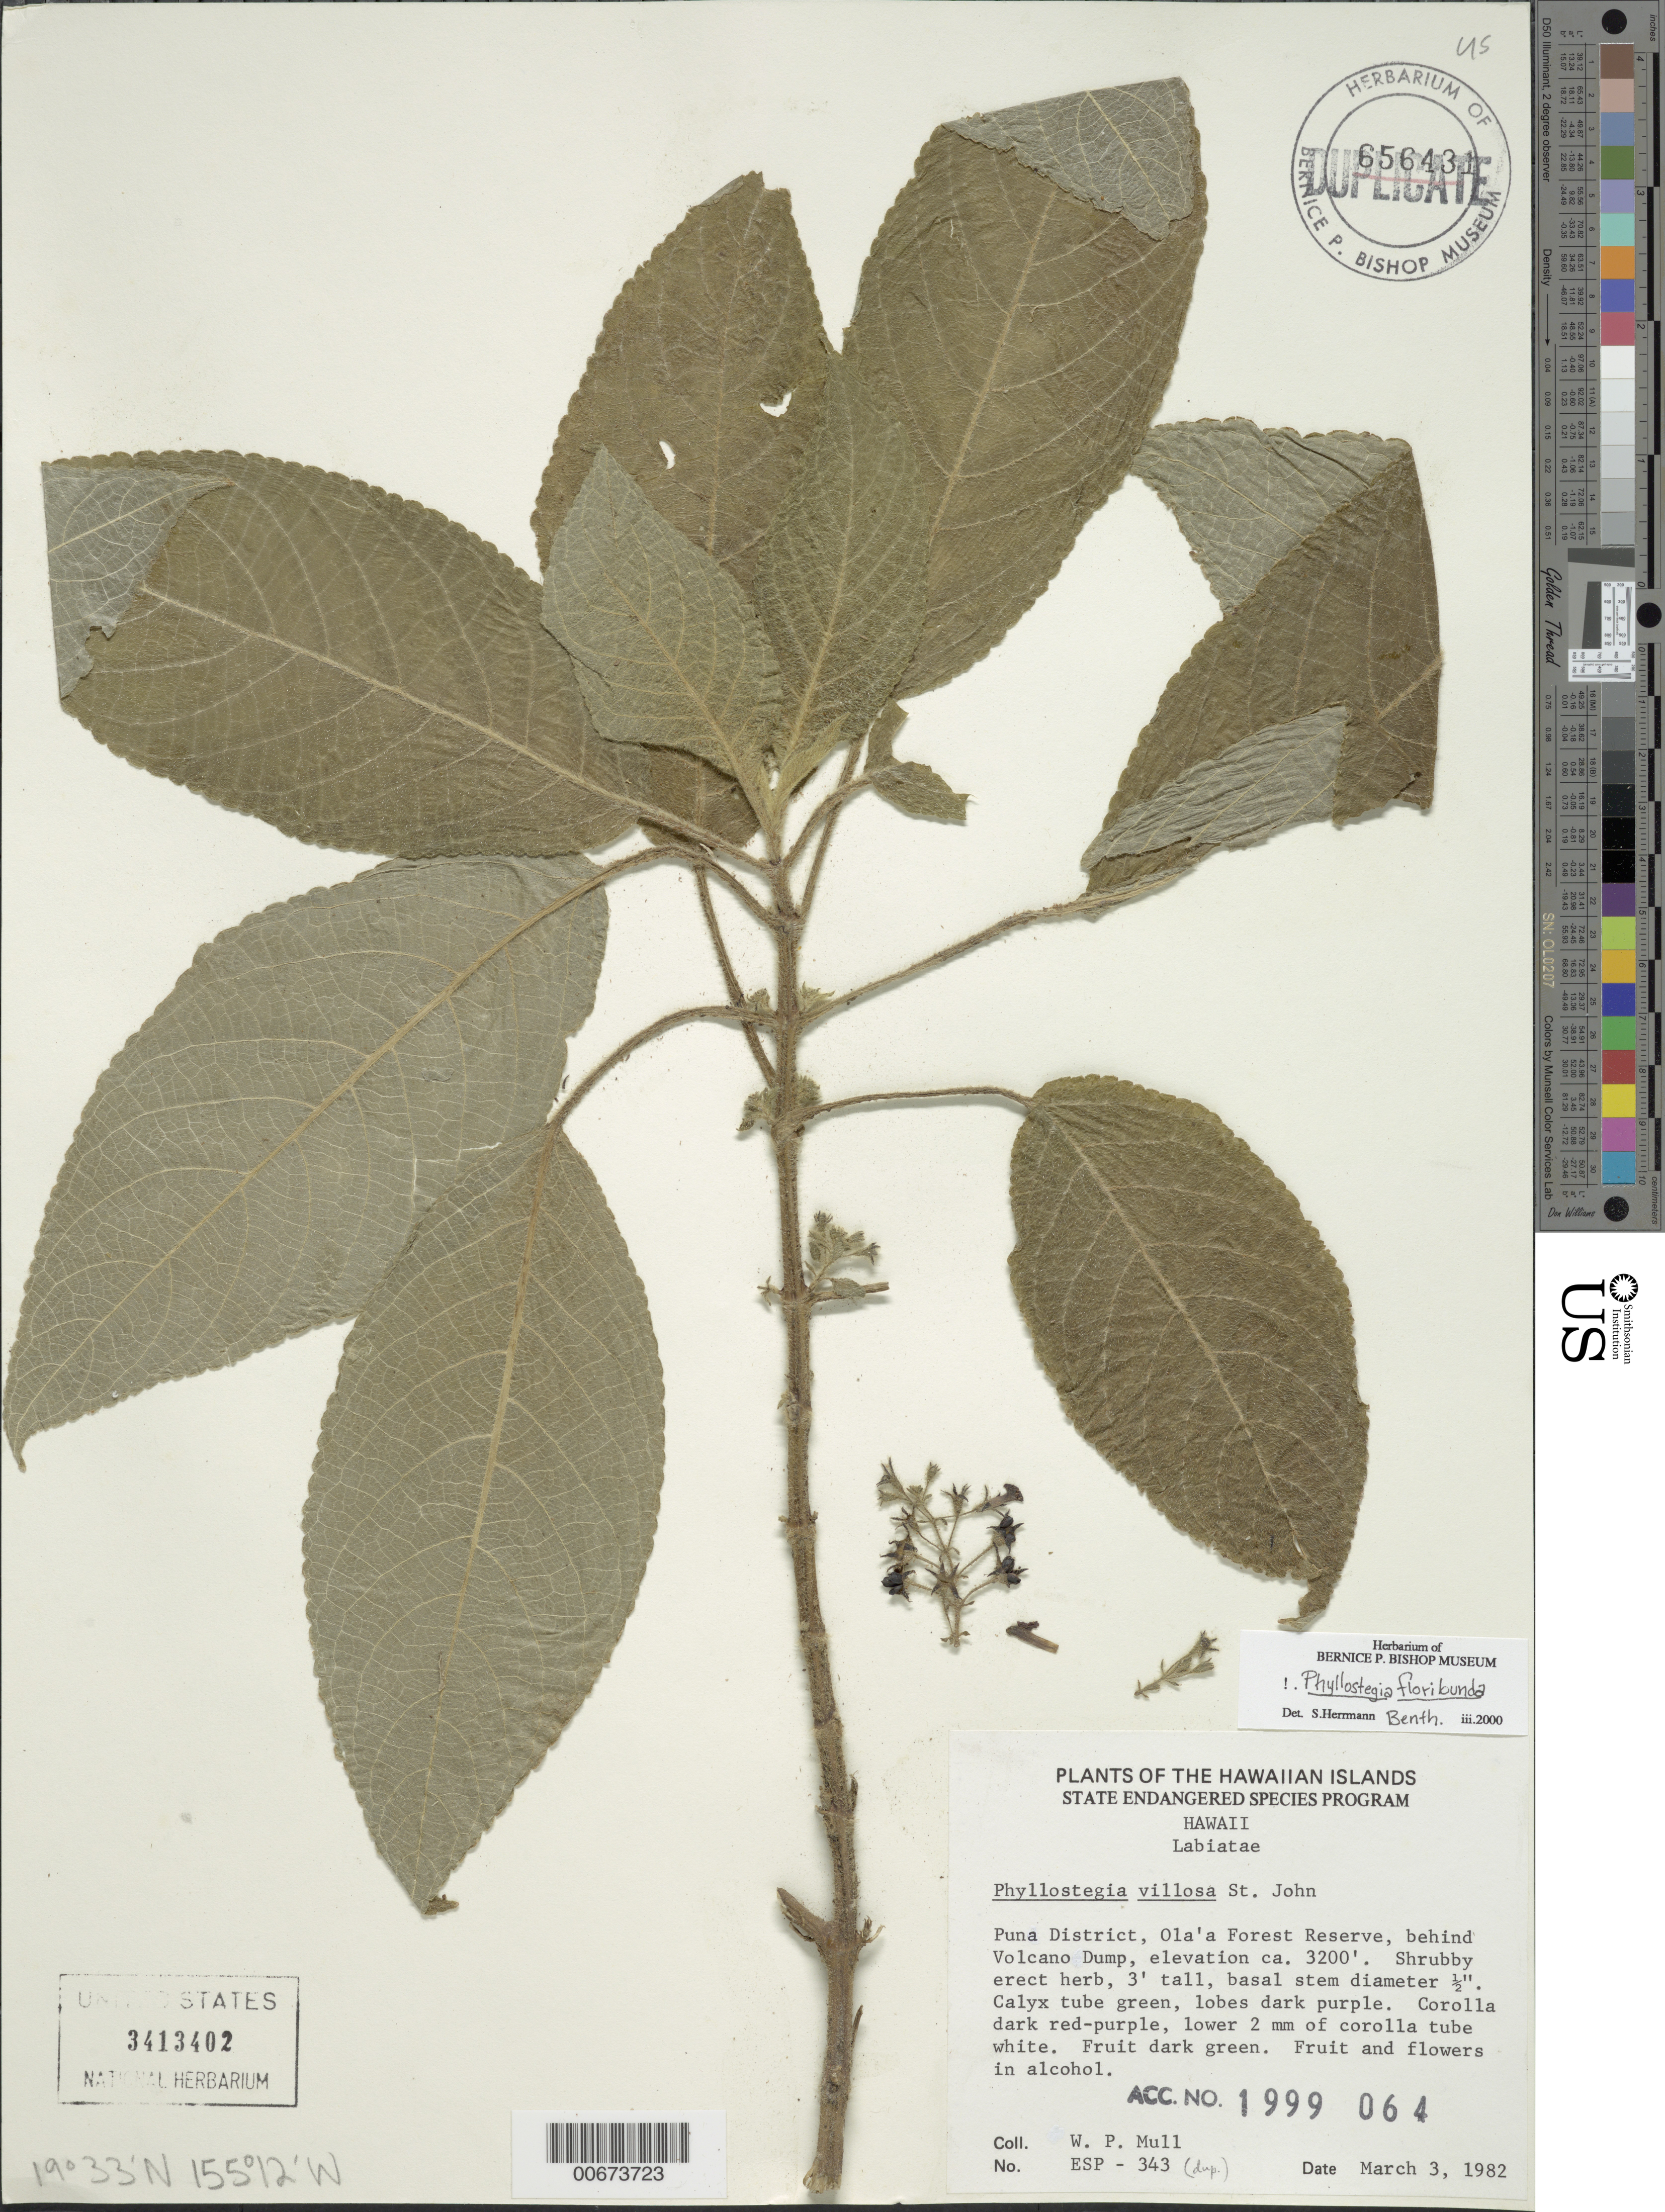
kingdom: Plantae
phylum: Tracheophyta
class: Magnoliopsida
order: Lamiales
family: Lamiaceae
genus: Phyllostegia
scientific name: Phyllostegia floribunda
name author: Benth.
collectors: W. Mull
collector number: ESP-343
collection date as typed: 3 Mar 1982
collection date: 1982-03-03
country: United States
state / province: Hawaii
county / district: Hawaii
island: Hawaii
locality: Puna District, Ola'a Forest Reserve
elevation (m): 975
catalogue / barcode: US 3413402